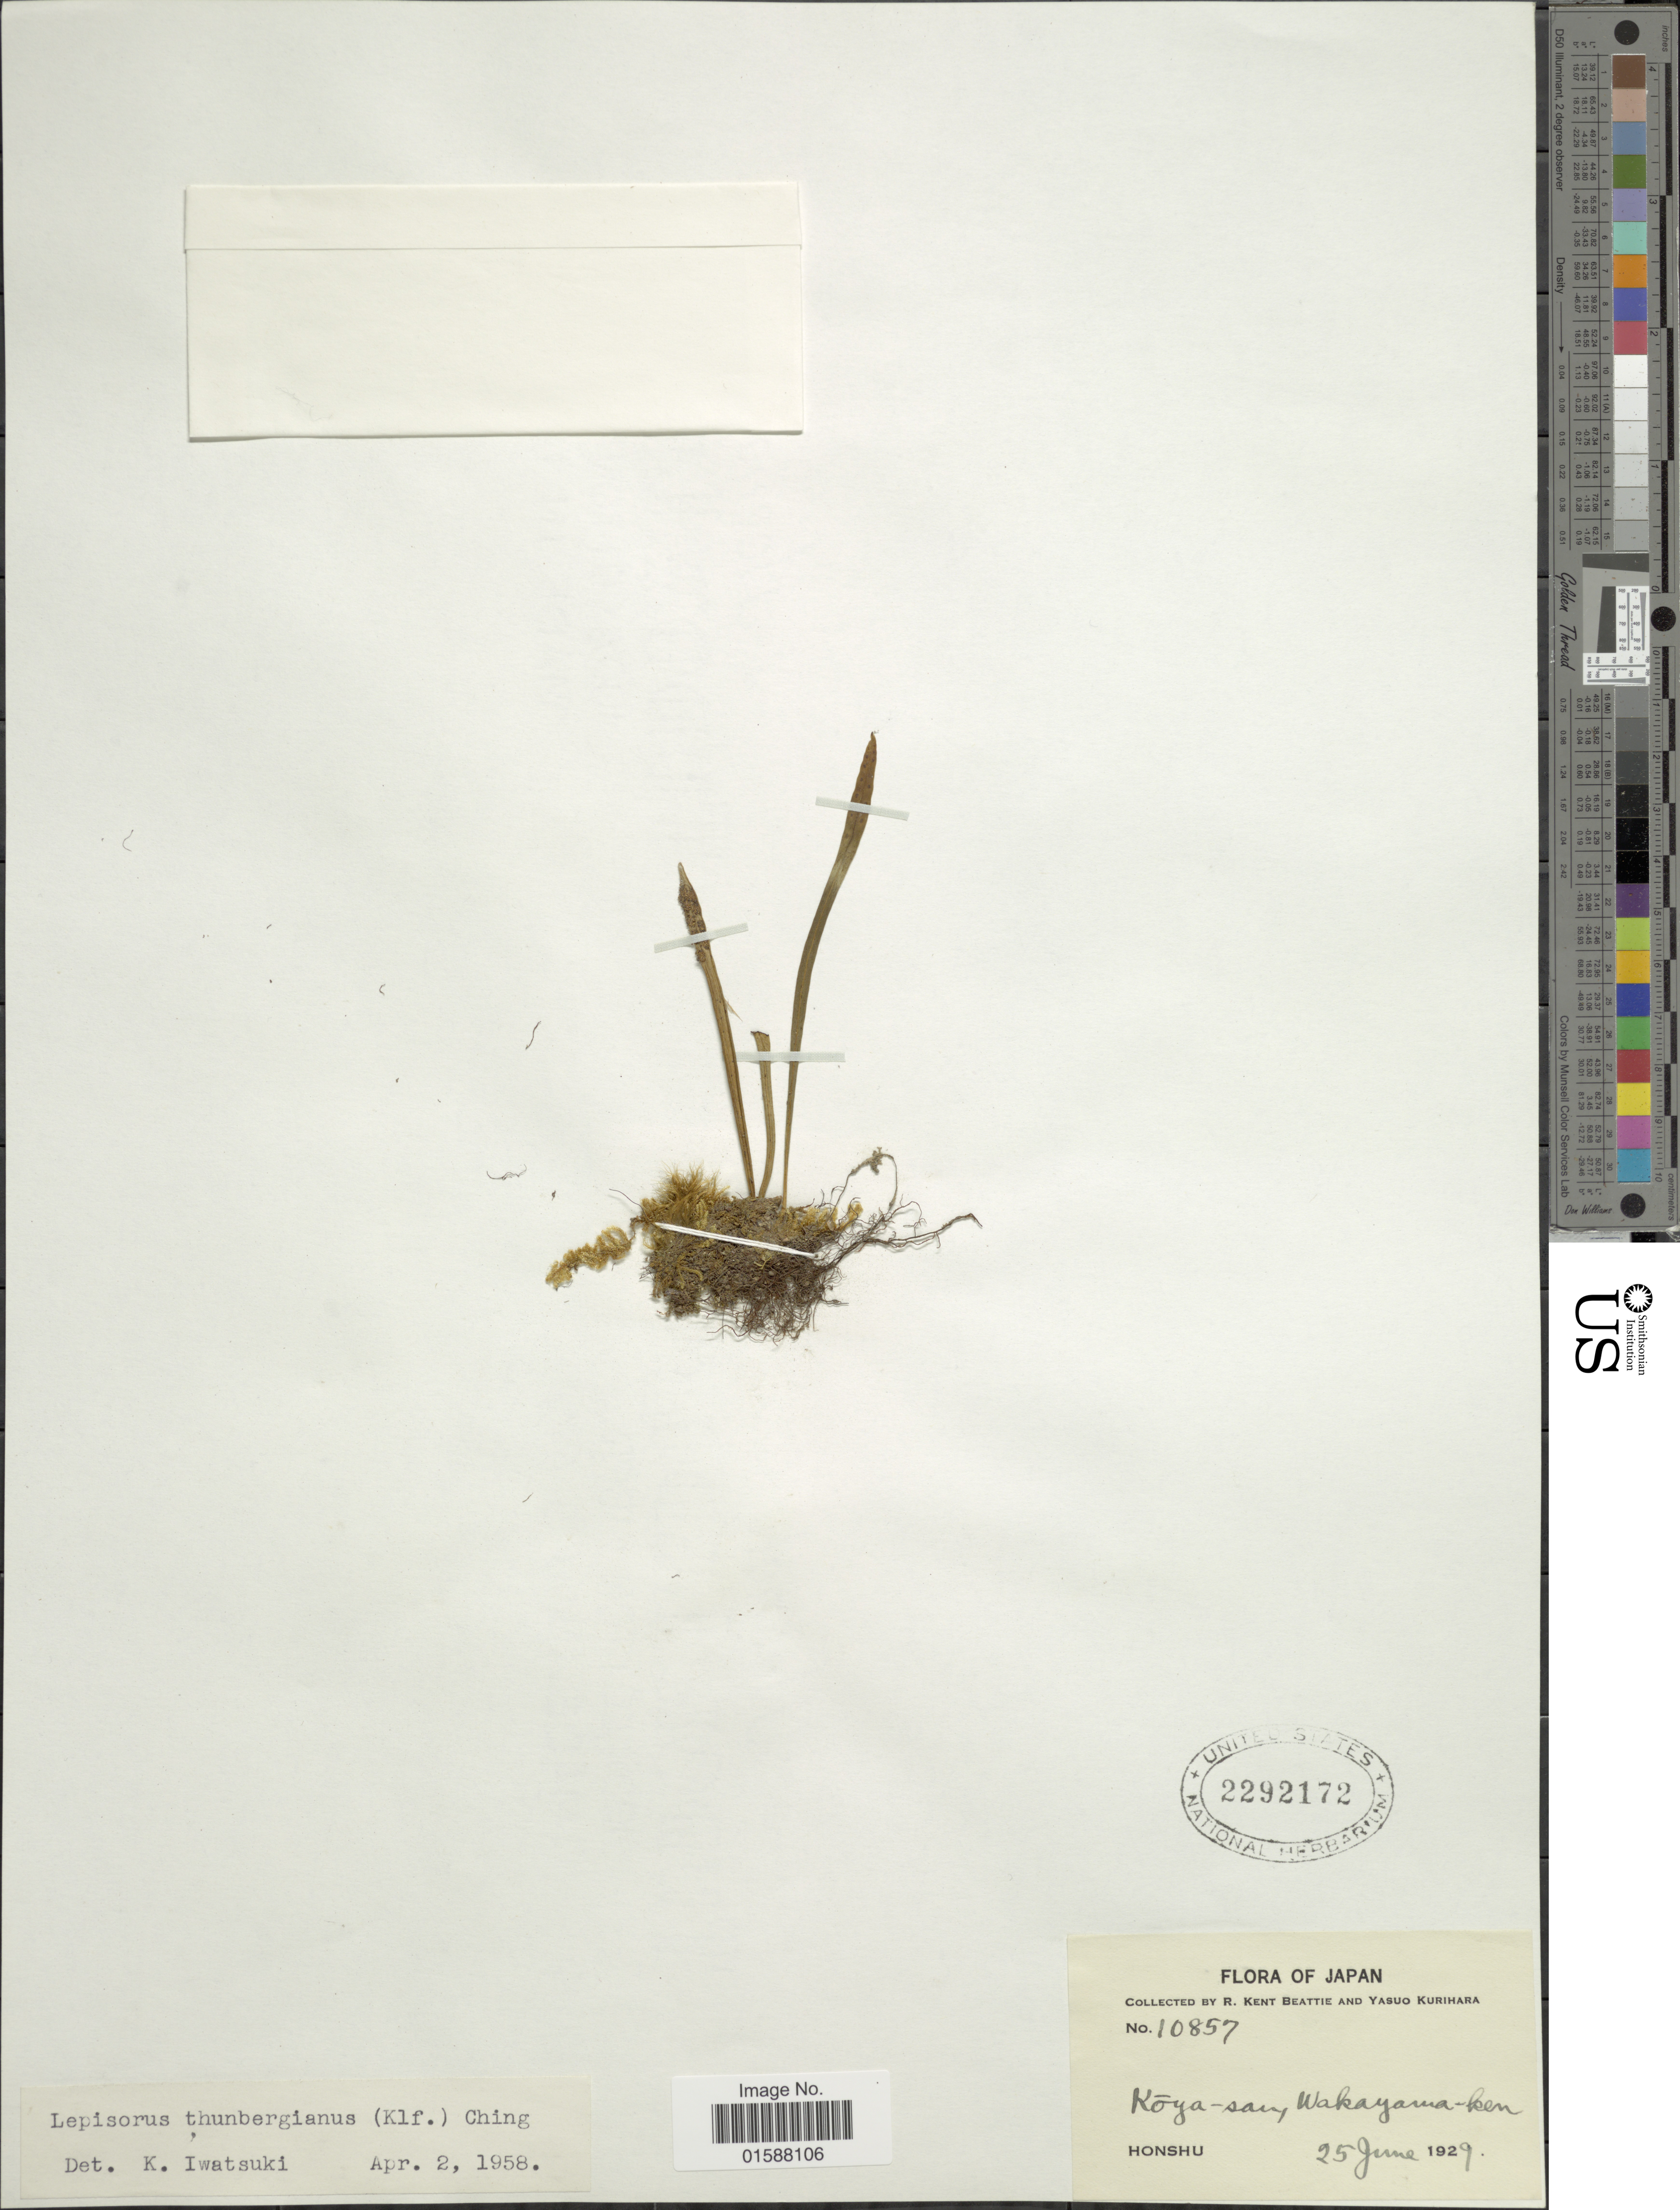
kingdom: Plantae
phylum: Tracheophyta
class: Polypodiopsida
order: Polypodiales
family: Polypodiaceae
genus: Lepisorus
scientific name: Lepisorus thunbergianus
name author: (Kaulf.) Ching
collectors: R. K. Beattie & Y. Kurihara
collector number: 10857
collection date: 1929-06-25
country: Japan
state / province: Wakayama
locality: Koya-san, Wakayama-ken. Honshu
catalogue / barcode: US 2292172